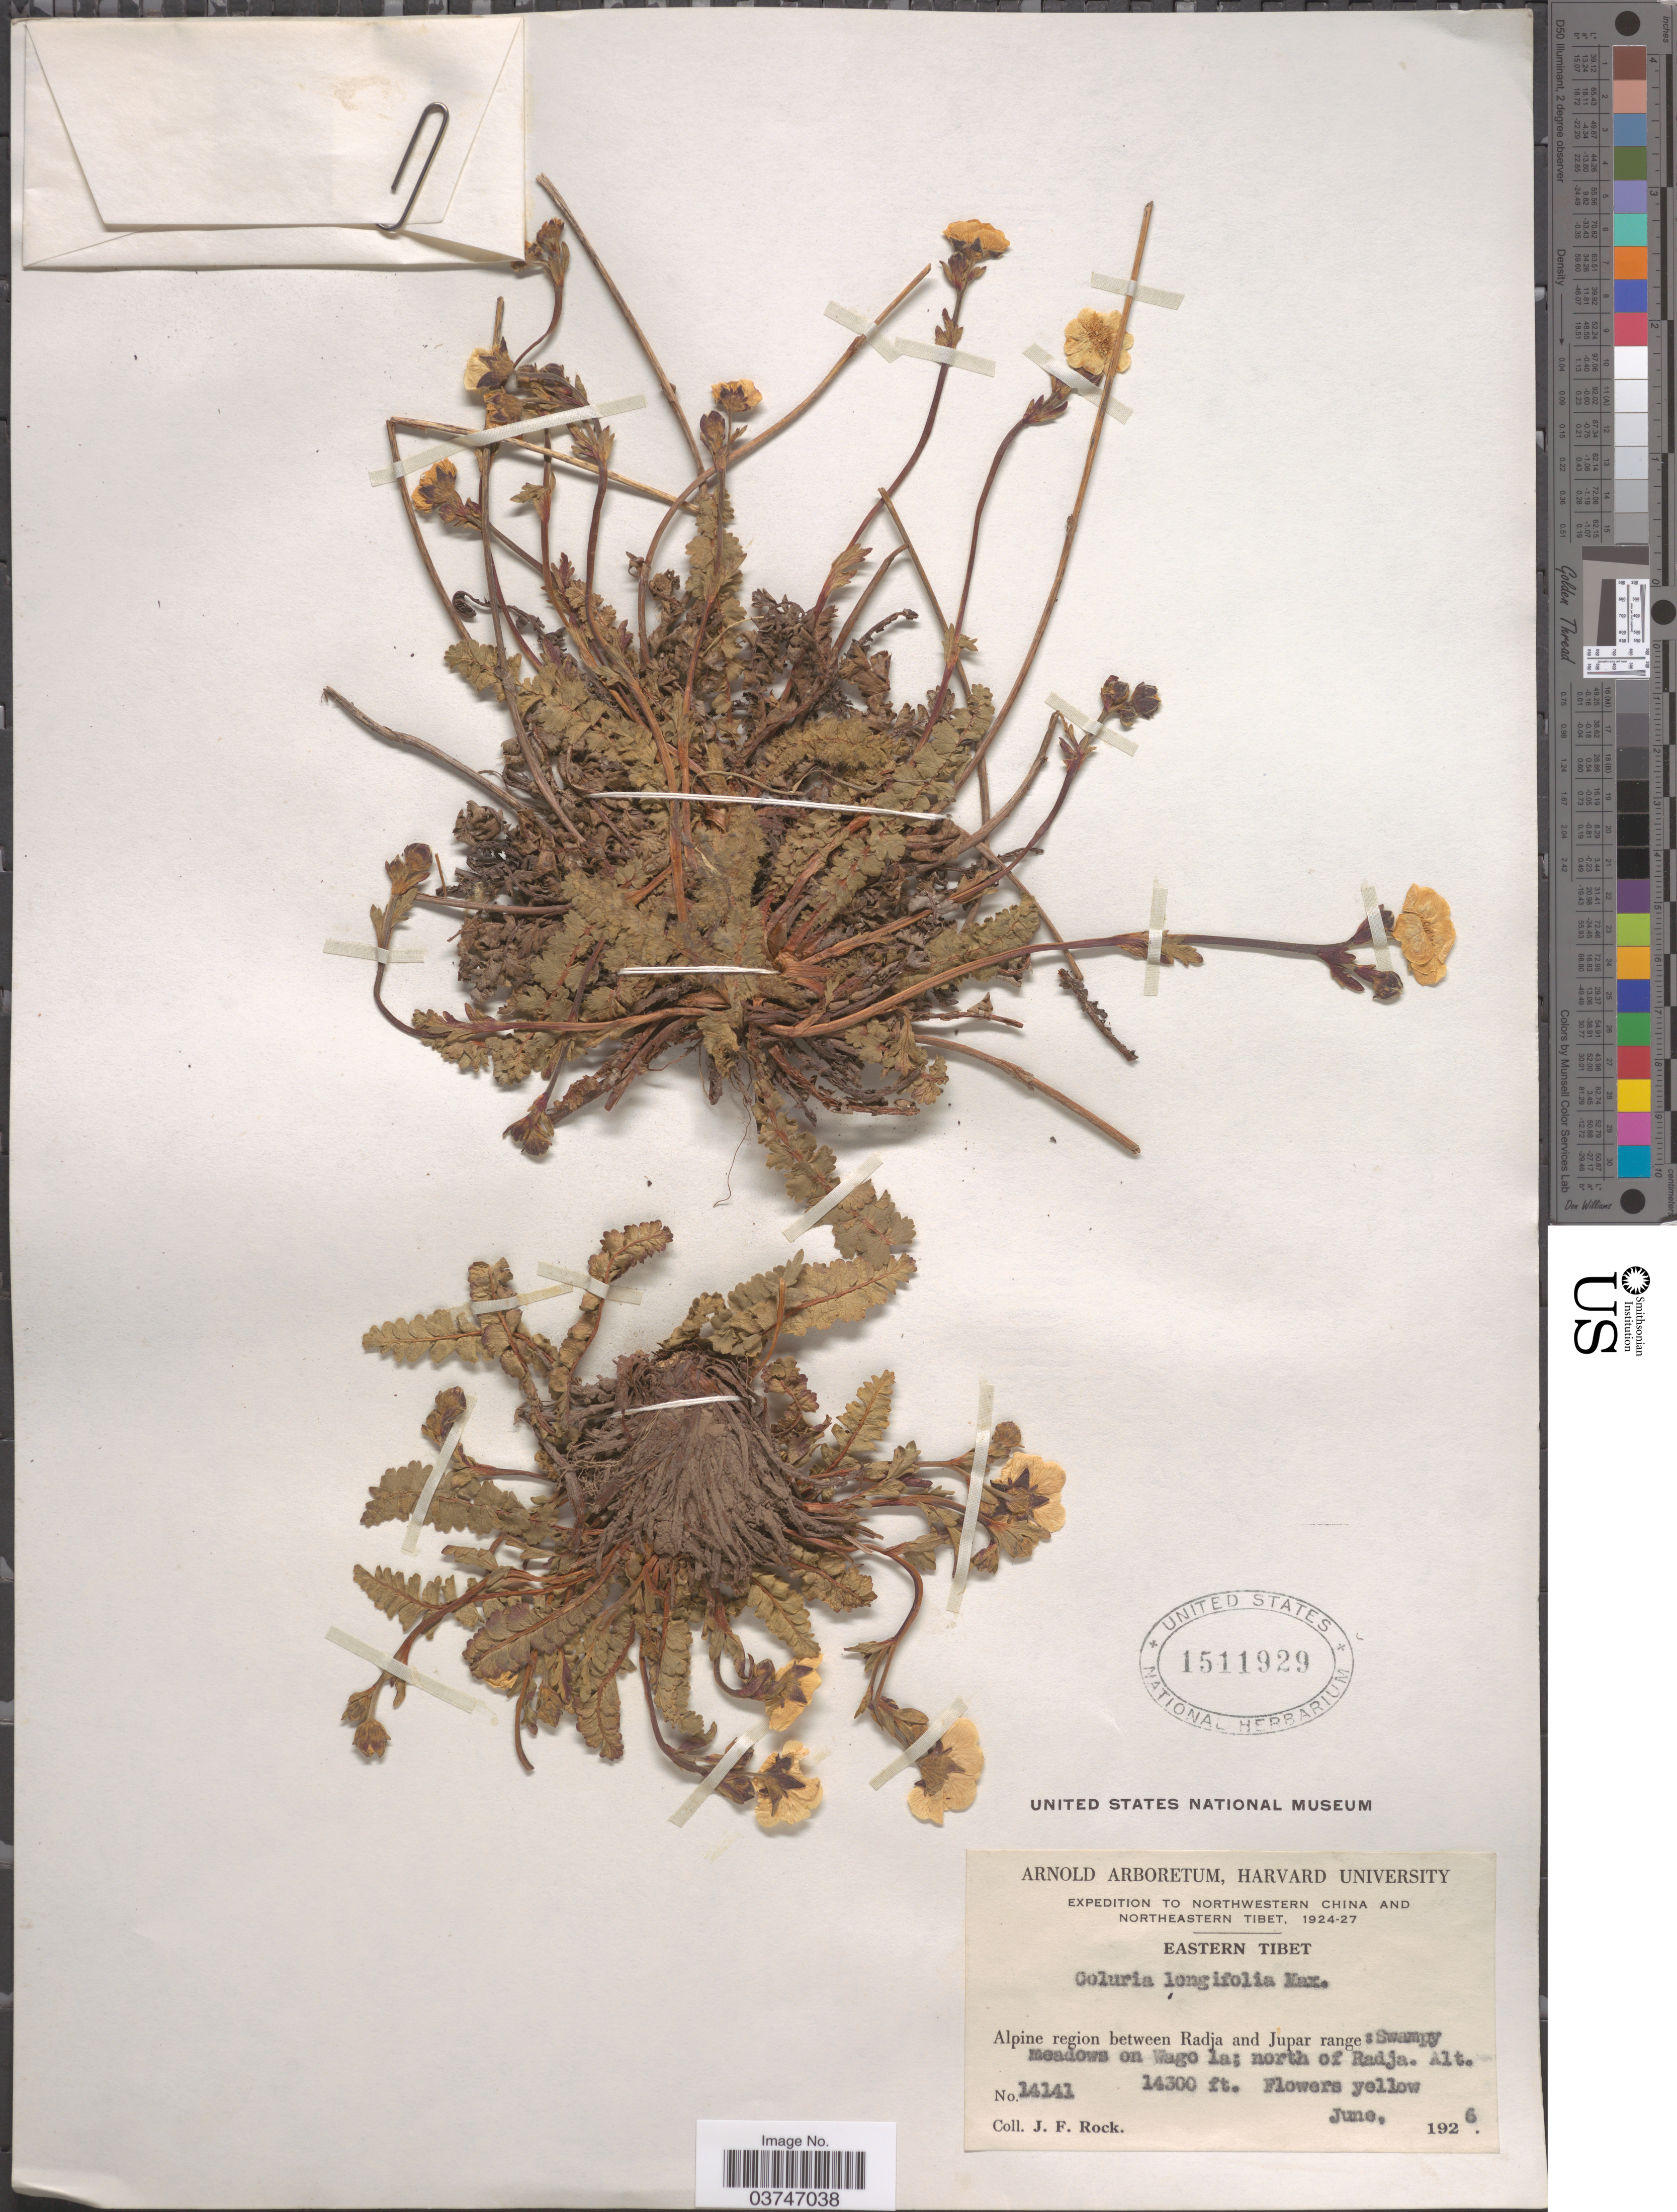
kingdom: Plantae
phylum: Tracheophyta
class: Magnoliopsida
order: Rosales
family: Rosaceae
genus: Coluria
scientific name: Coluria longifolia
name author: Maxim.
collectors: J. Rock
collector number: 14141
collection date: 1926-06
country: China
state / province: Xizang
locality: Eastern Tibet. Alpine region between Radja and Jupar range: Swampy meadows on Wago La; north of Radja.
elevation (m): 4359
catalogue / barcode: US 1511929